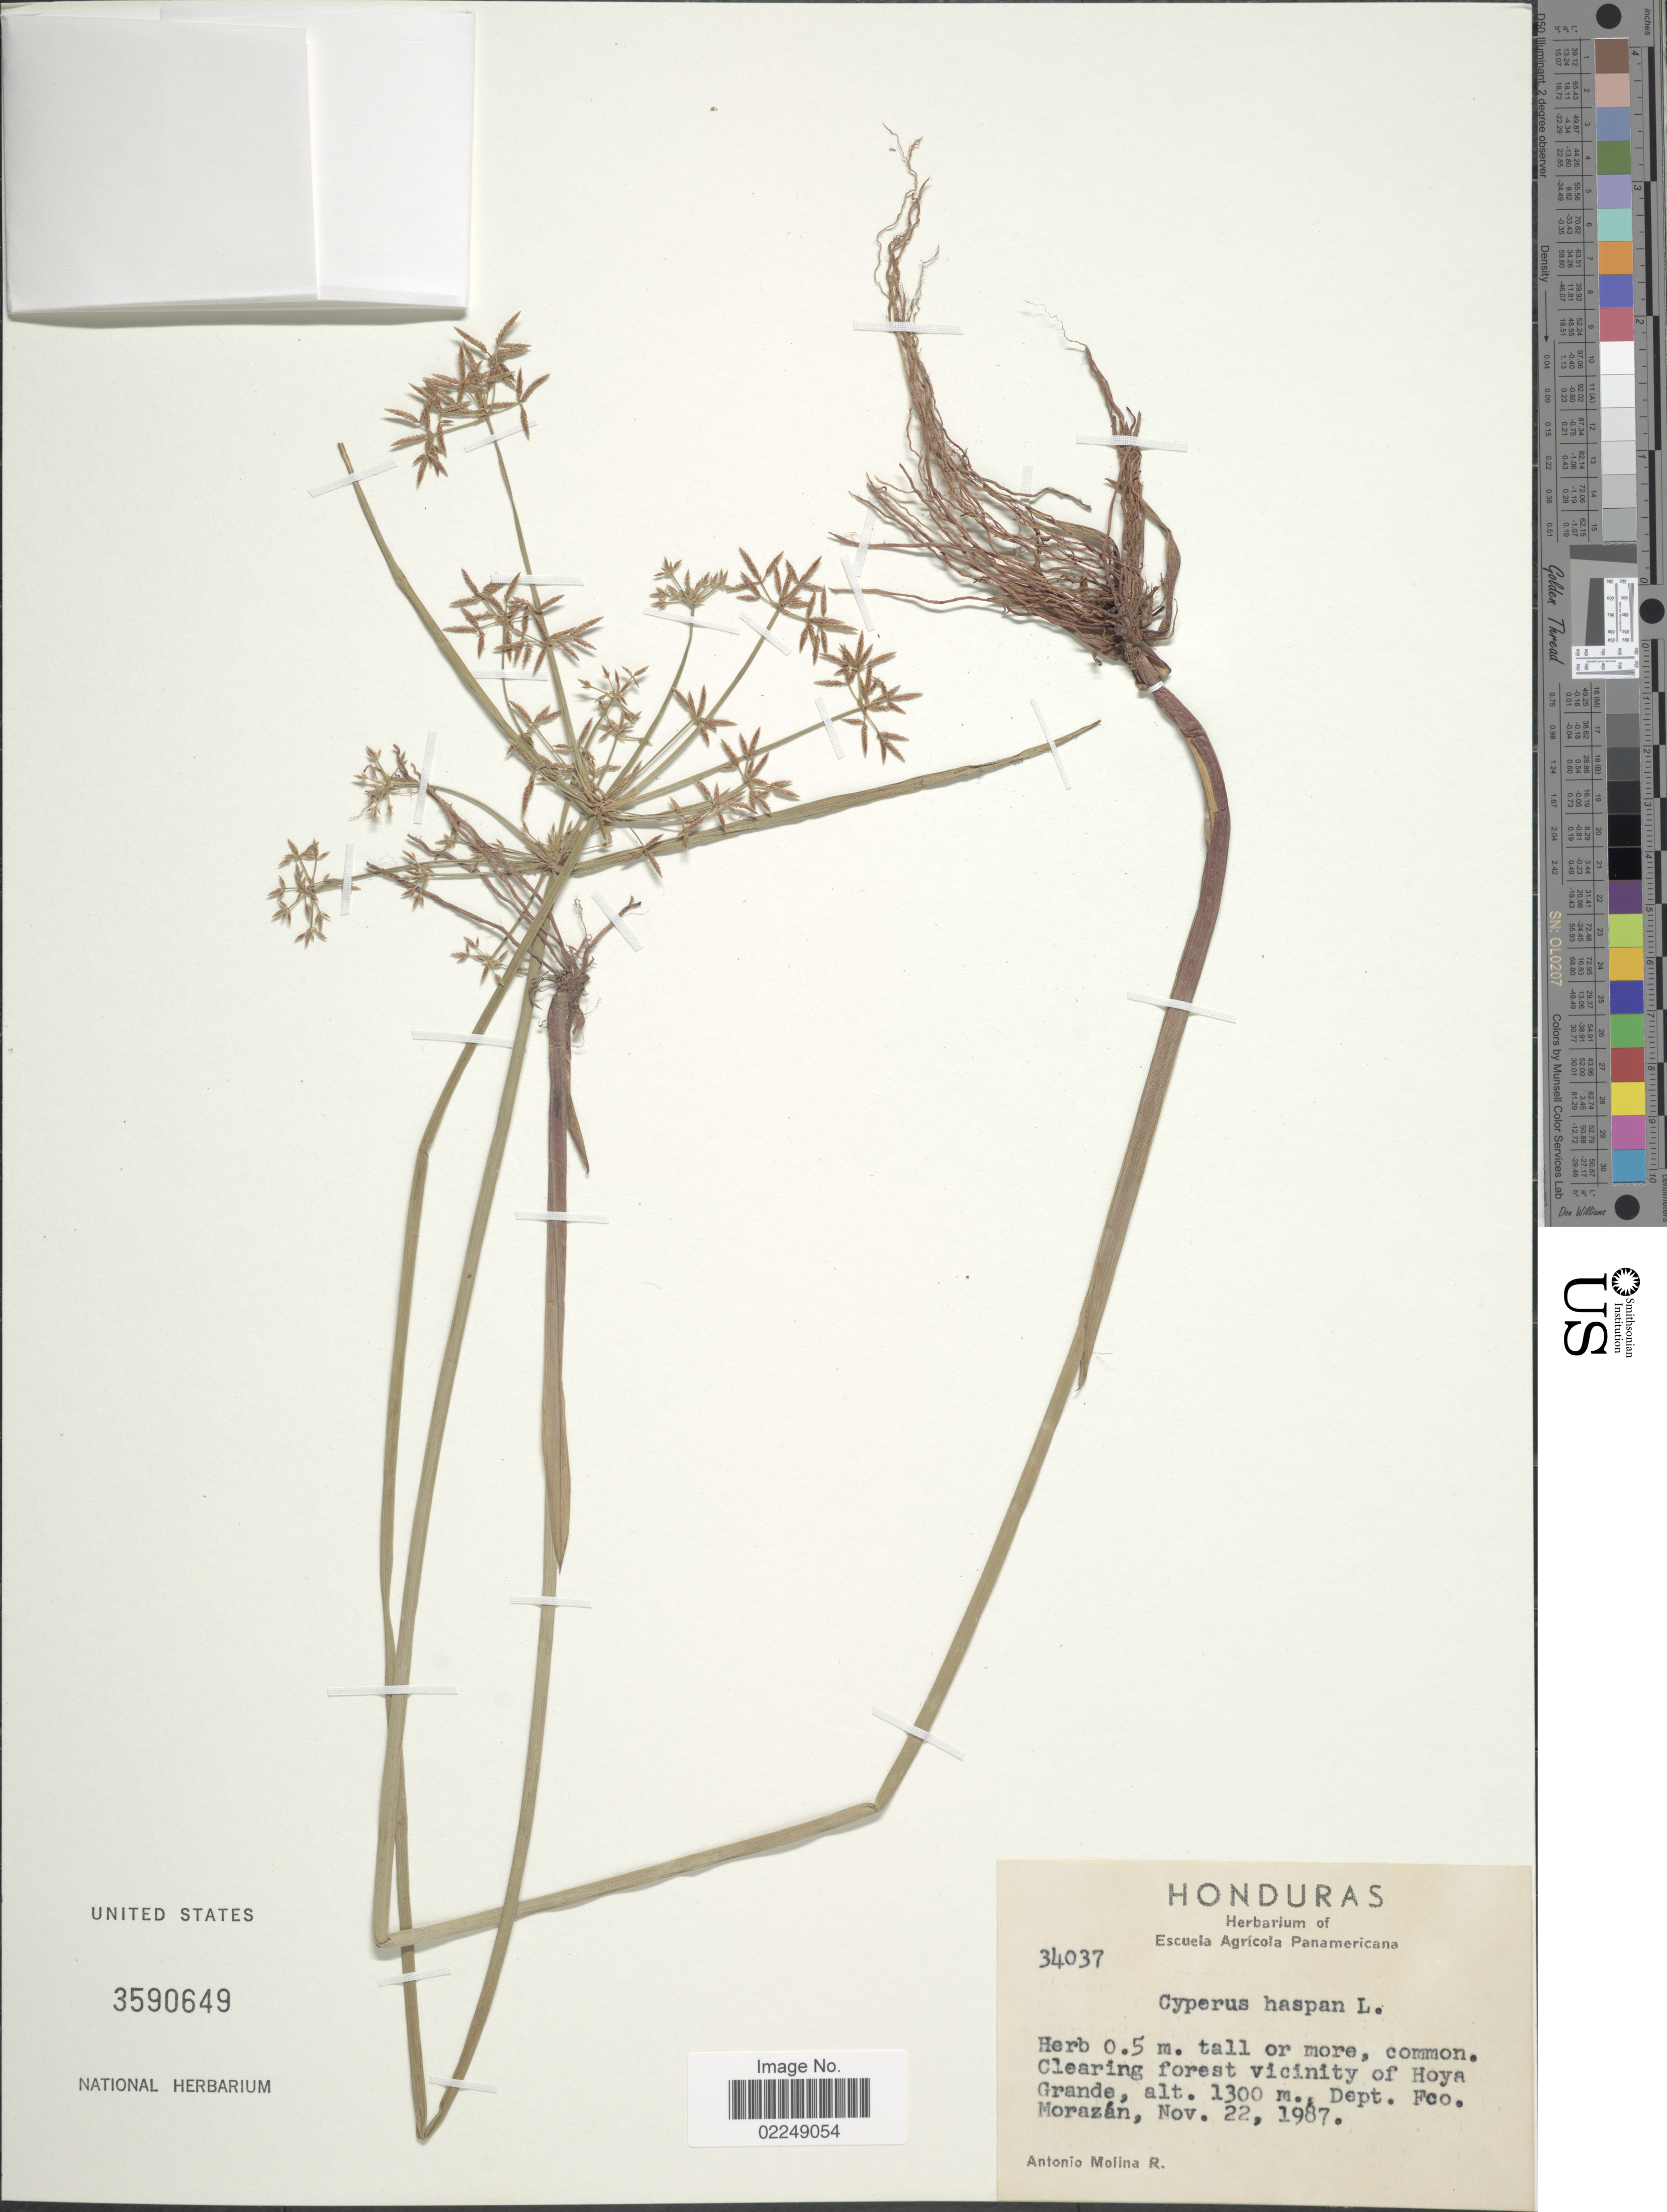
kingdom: Plantae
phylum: Tracheophyta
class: Liliopsida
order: Poales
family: Cyperaceae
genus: Cyperus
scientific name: Cyperus haspan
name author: L.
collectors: A. Molina R.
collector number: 34037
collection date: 1987-11-22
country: Honduras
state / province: Fco. Morazán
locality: Clearing forest vicinity of Hoya Grande, Dept. Fco. Morazan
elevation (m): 1300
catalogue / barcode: US 3590649